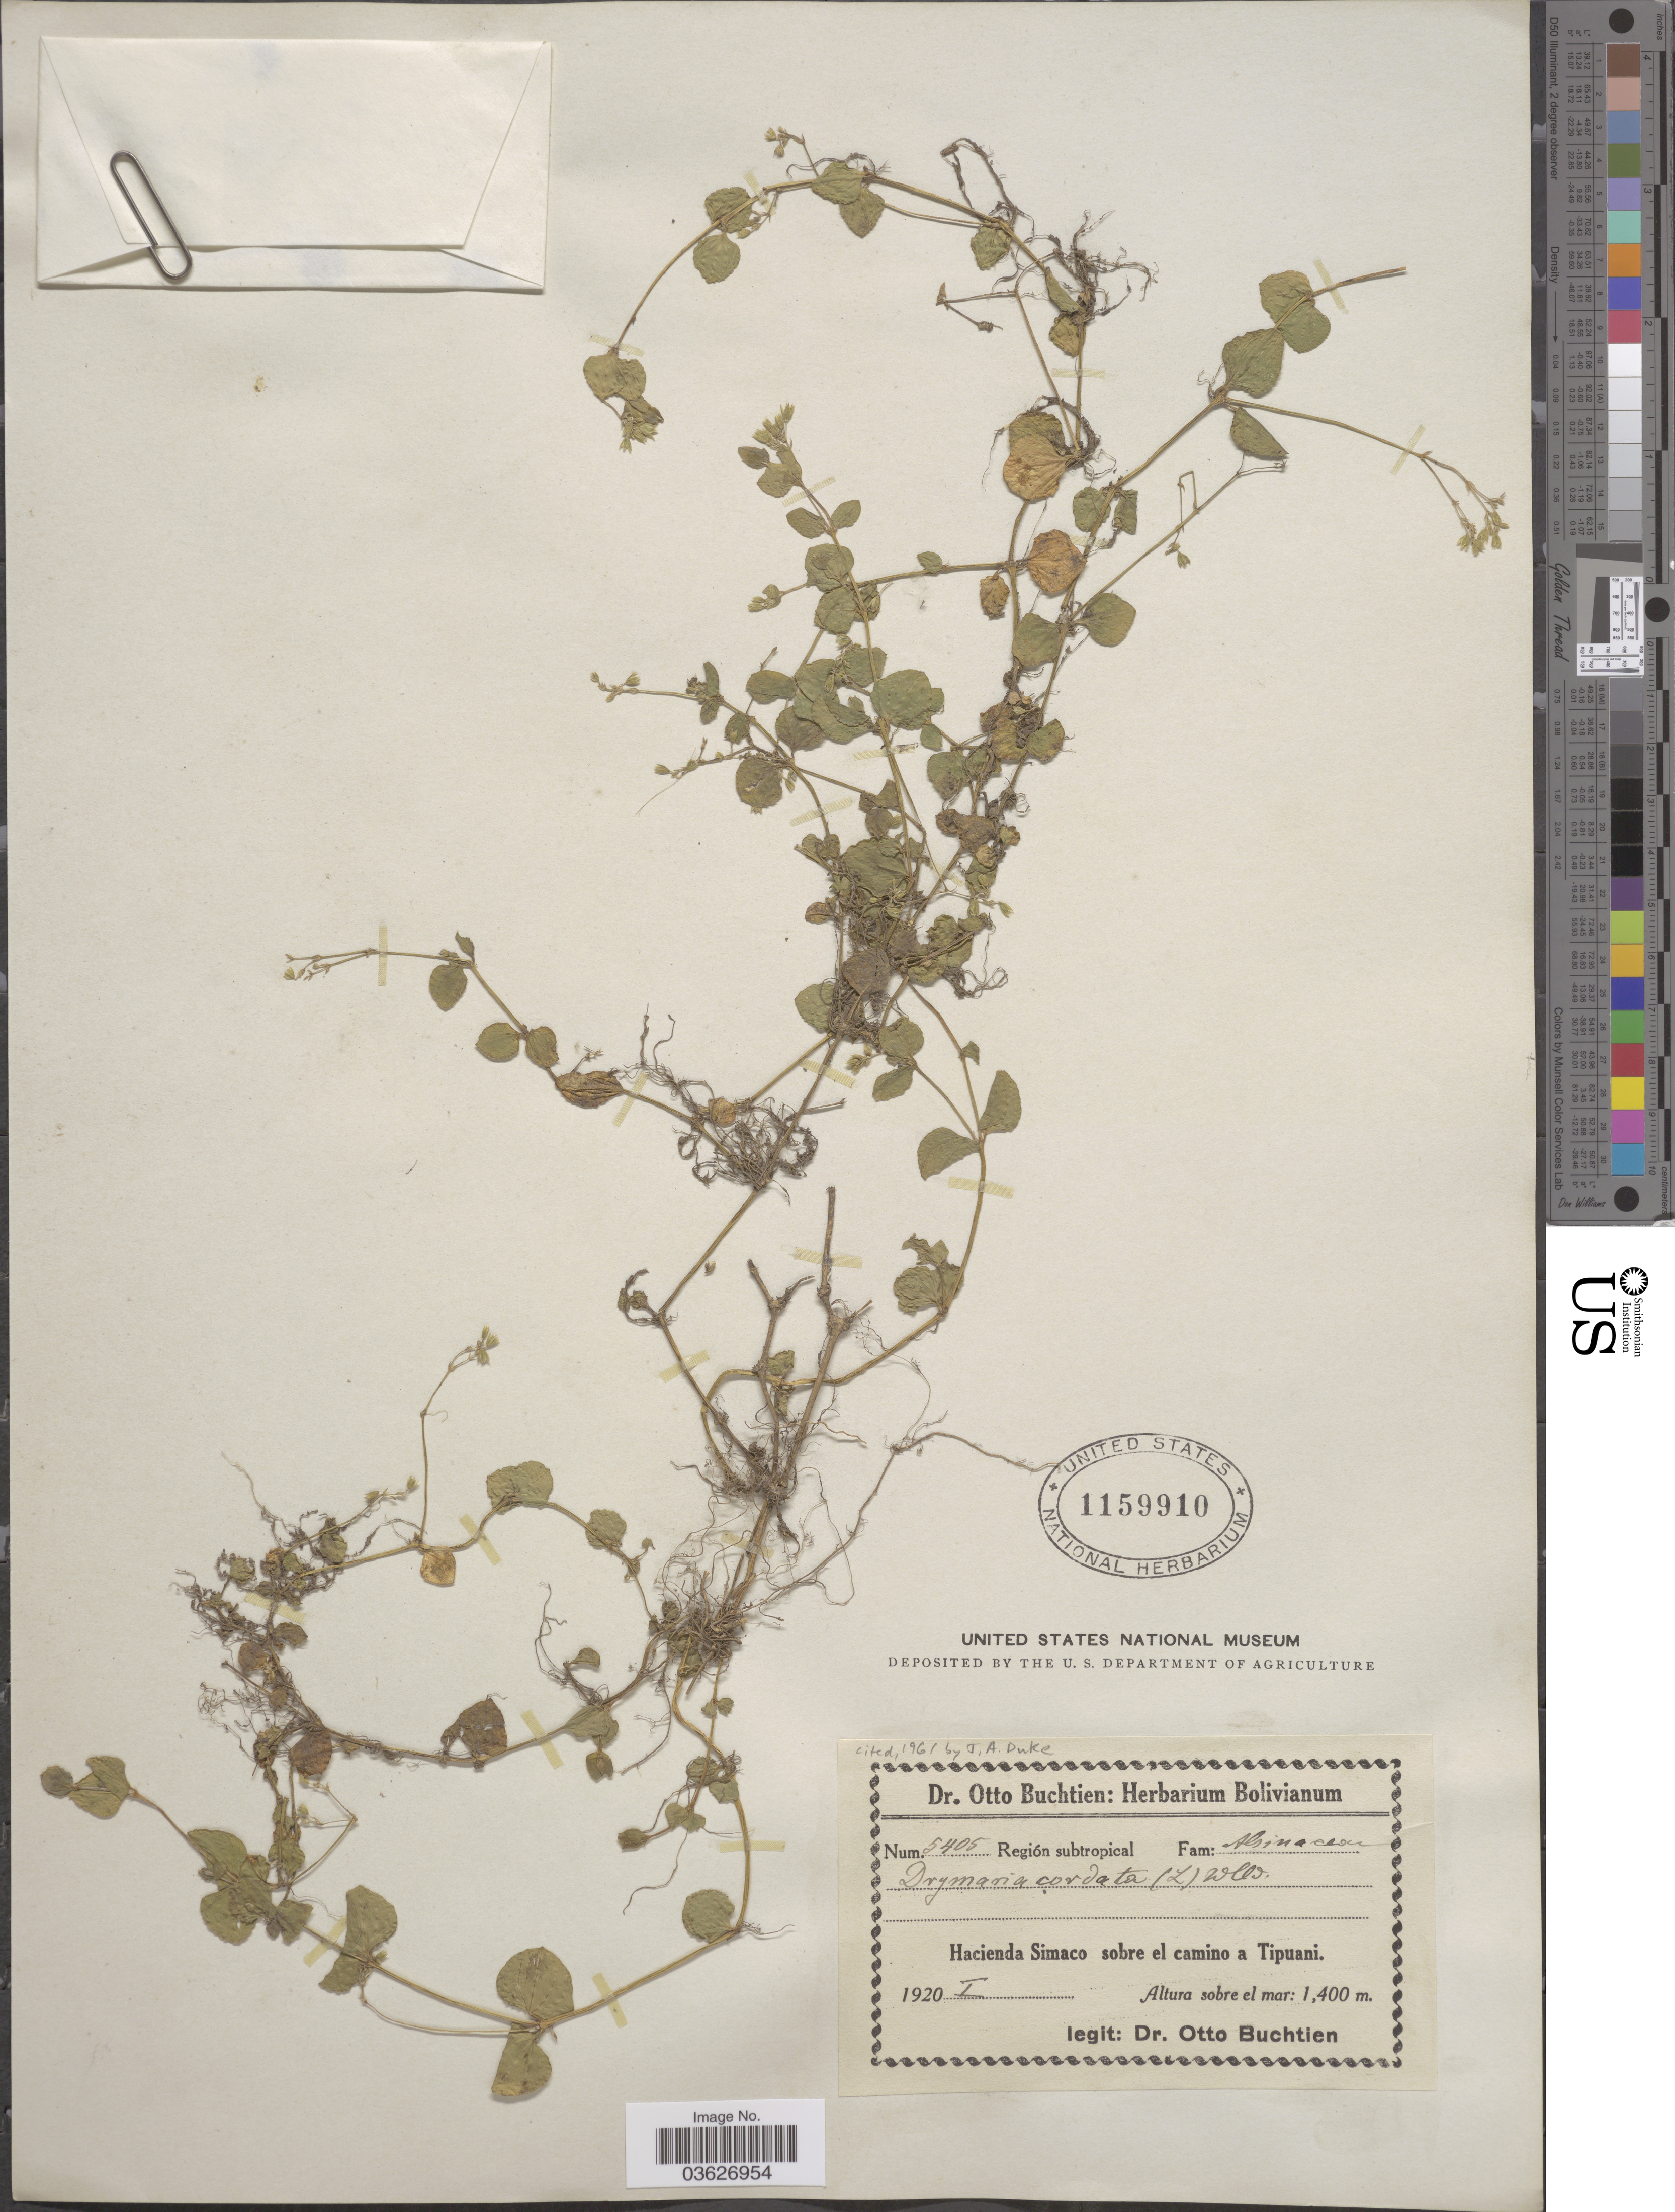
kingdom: Plantae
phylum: Tracheophyta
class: Magnoliopsida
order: Caryophyllales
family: Caryophyllaceae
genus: Drymaria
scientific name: Drymaria cordata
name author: (L.) Willd. ex Schult.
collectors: O. Buchtien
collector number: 5405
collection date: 1920-01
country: Bolivia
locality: Región subtropical. Hacienda Simaco sobre el camino a Tipuani.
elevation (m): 1400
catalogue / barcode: US 1159910